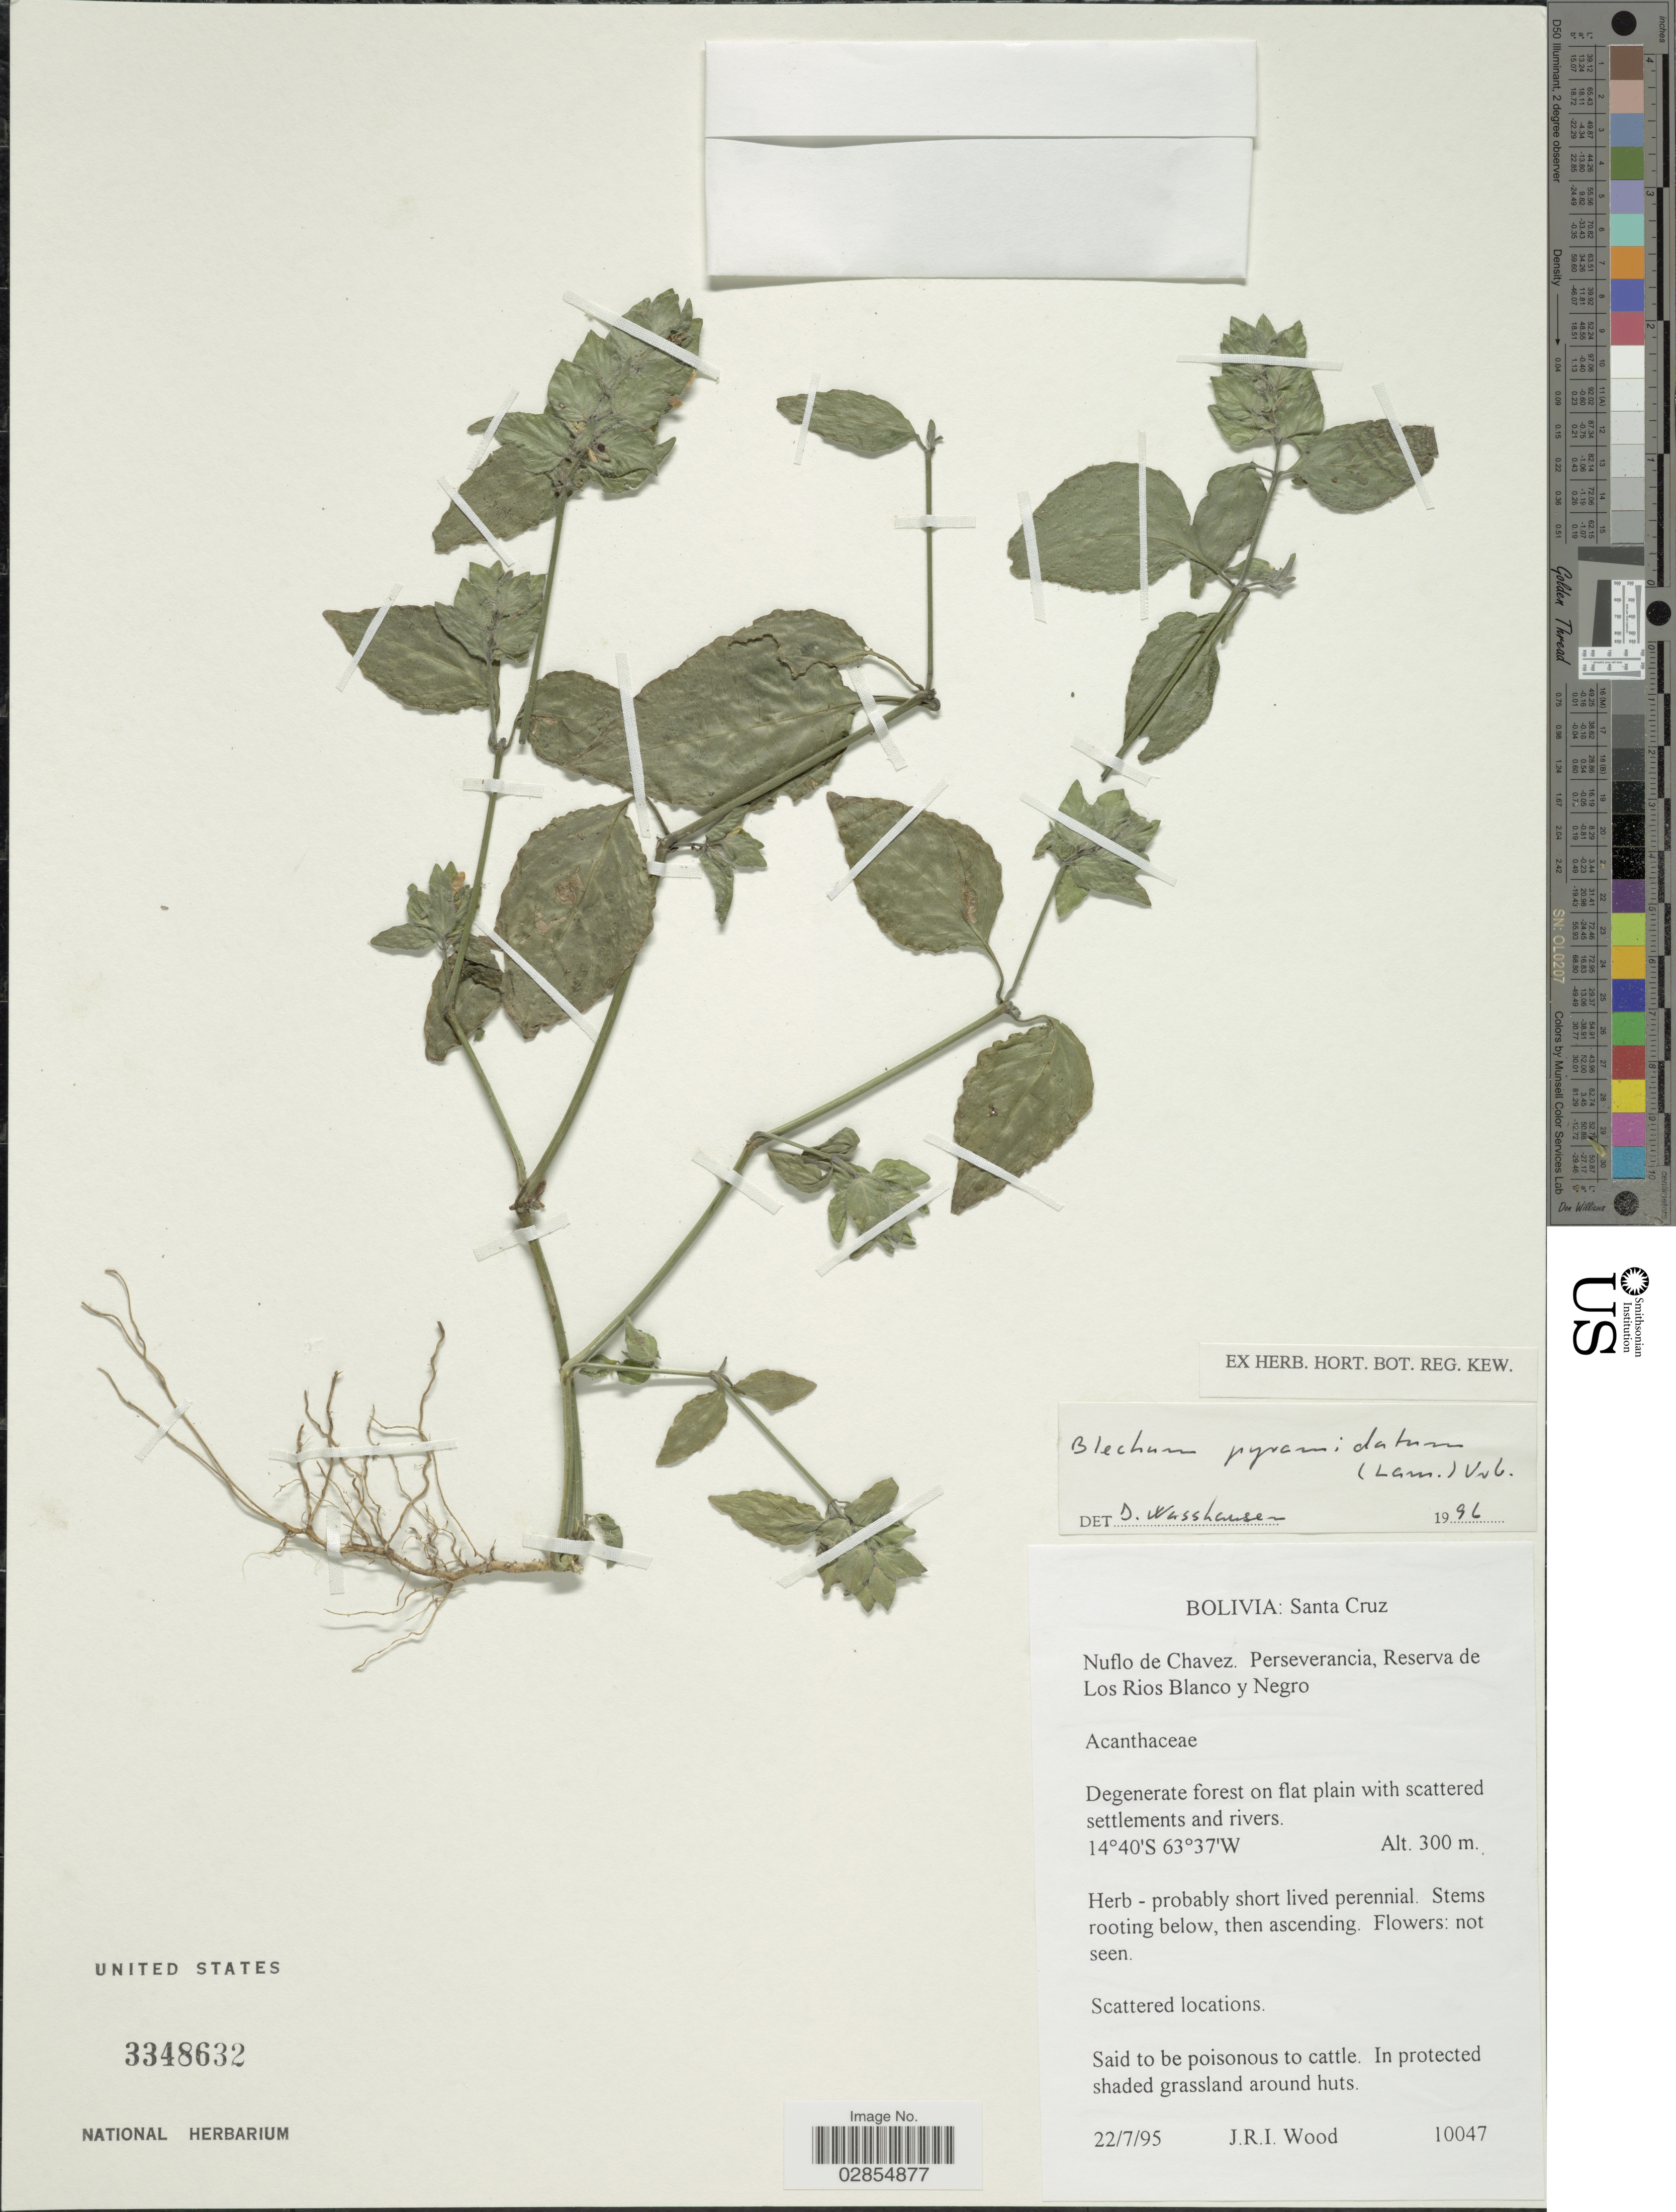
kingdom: Plantae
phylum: Tracheophyta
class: Magnoliopsida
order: Lamiales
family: Acanthaceae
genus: Blechum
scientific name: Blechum brownei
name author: Juss.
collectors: J. R. I. Wood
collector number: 10047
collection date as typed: Transcribed d/m/y: 22/7/95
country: Bolivia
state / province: Santa Cruz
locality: Nuflo de Chavez. Perseverancia, Reserva de Los Rios Blanco y Negro.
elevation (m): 300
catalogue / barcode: US 3348632